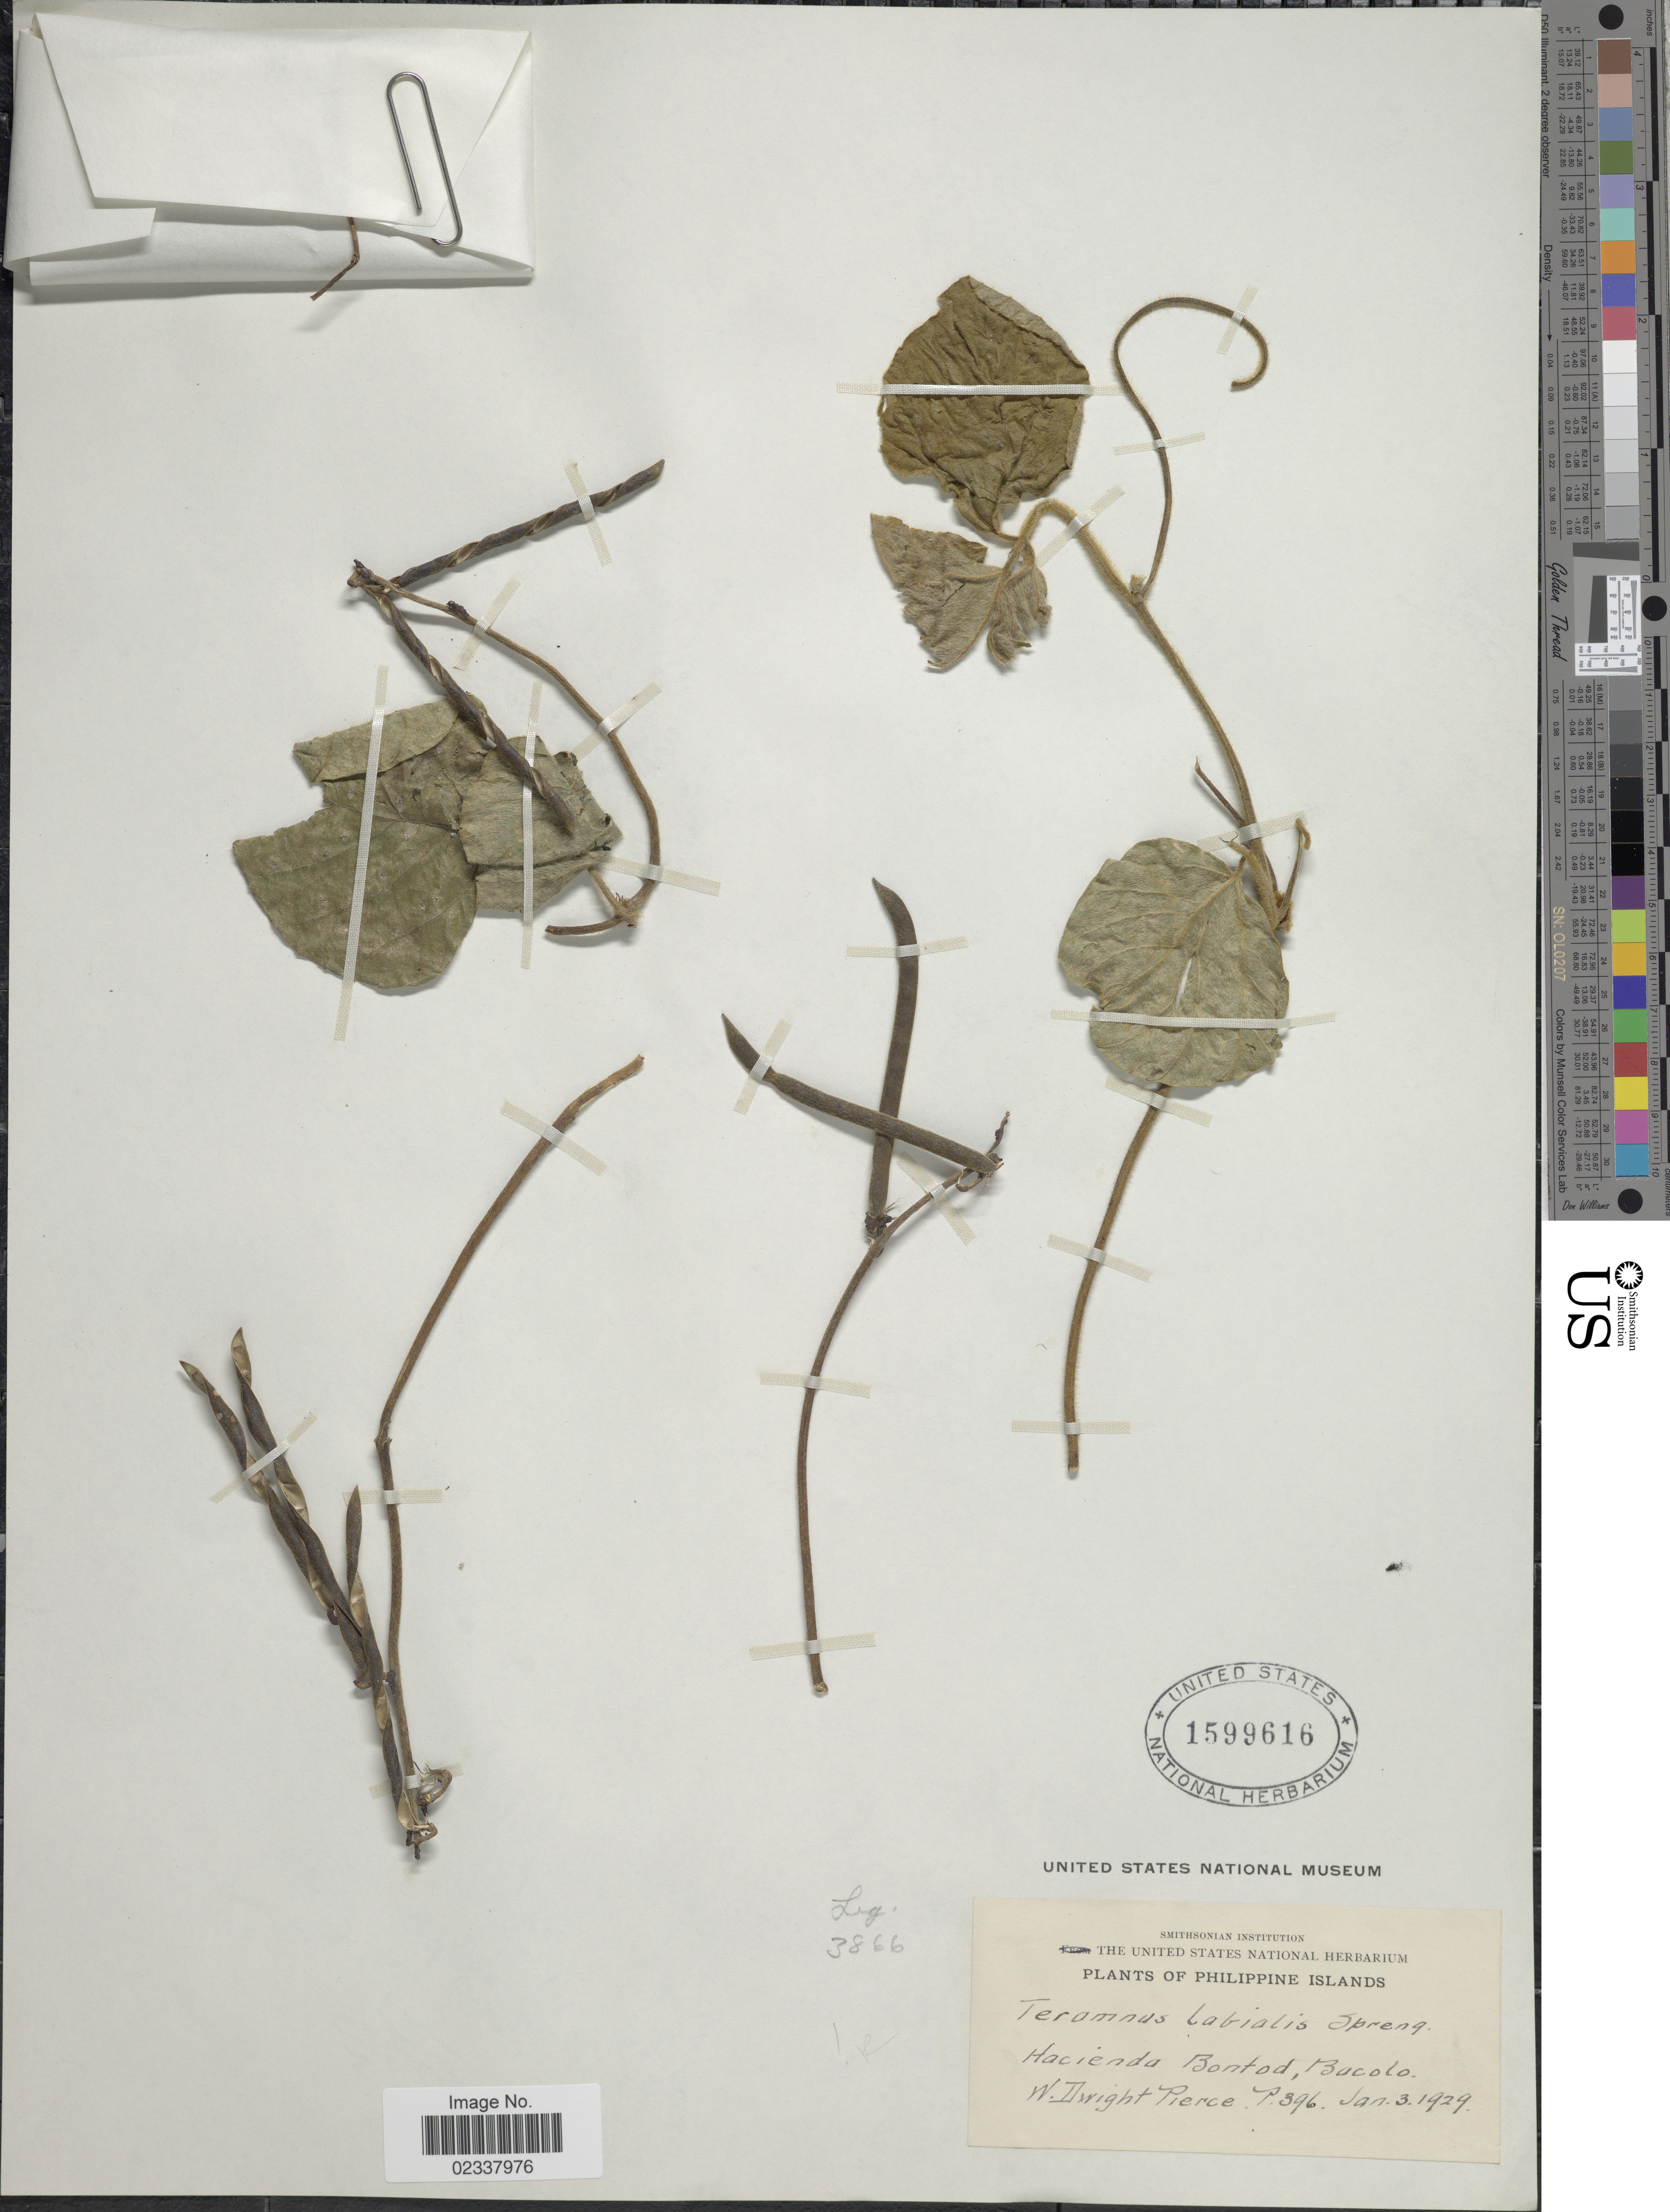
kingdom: Plantae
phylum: Tracheophyta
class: Magnoliopsida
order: Fabales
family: Fabaceae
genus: Teramnus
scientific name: Teramnus labialis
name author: (L. f.) Spreng.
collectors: W. Pierce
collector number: P 396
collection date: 1929-01-03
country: Philippines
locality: Hacienda Bontod, Bacolo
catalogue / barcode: US 1599616